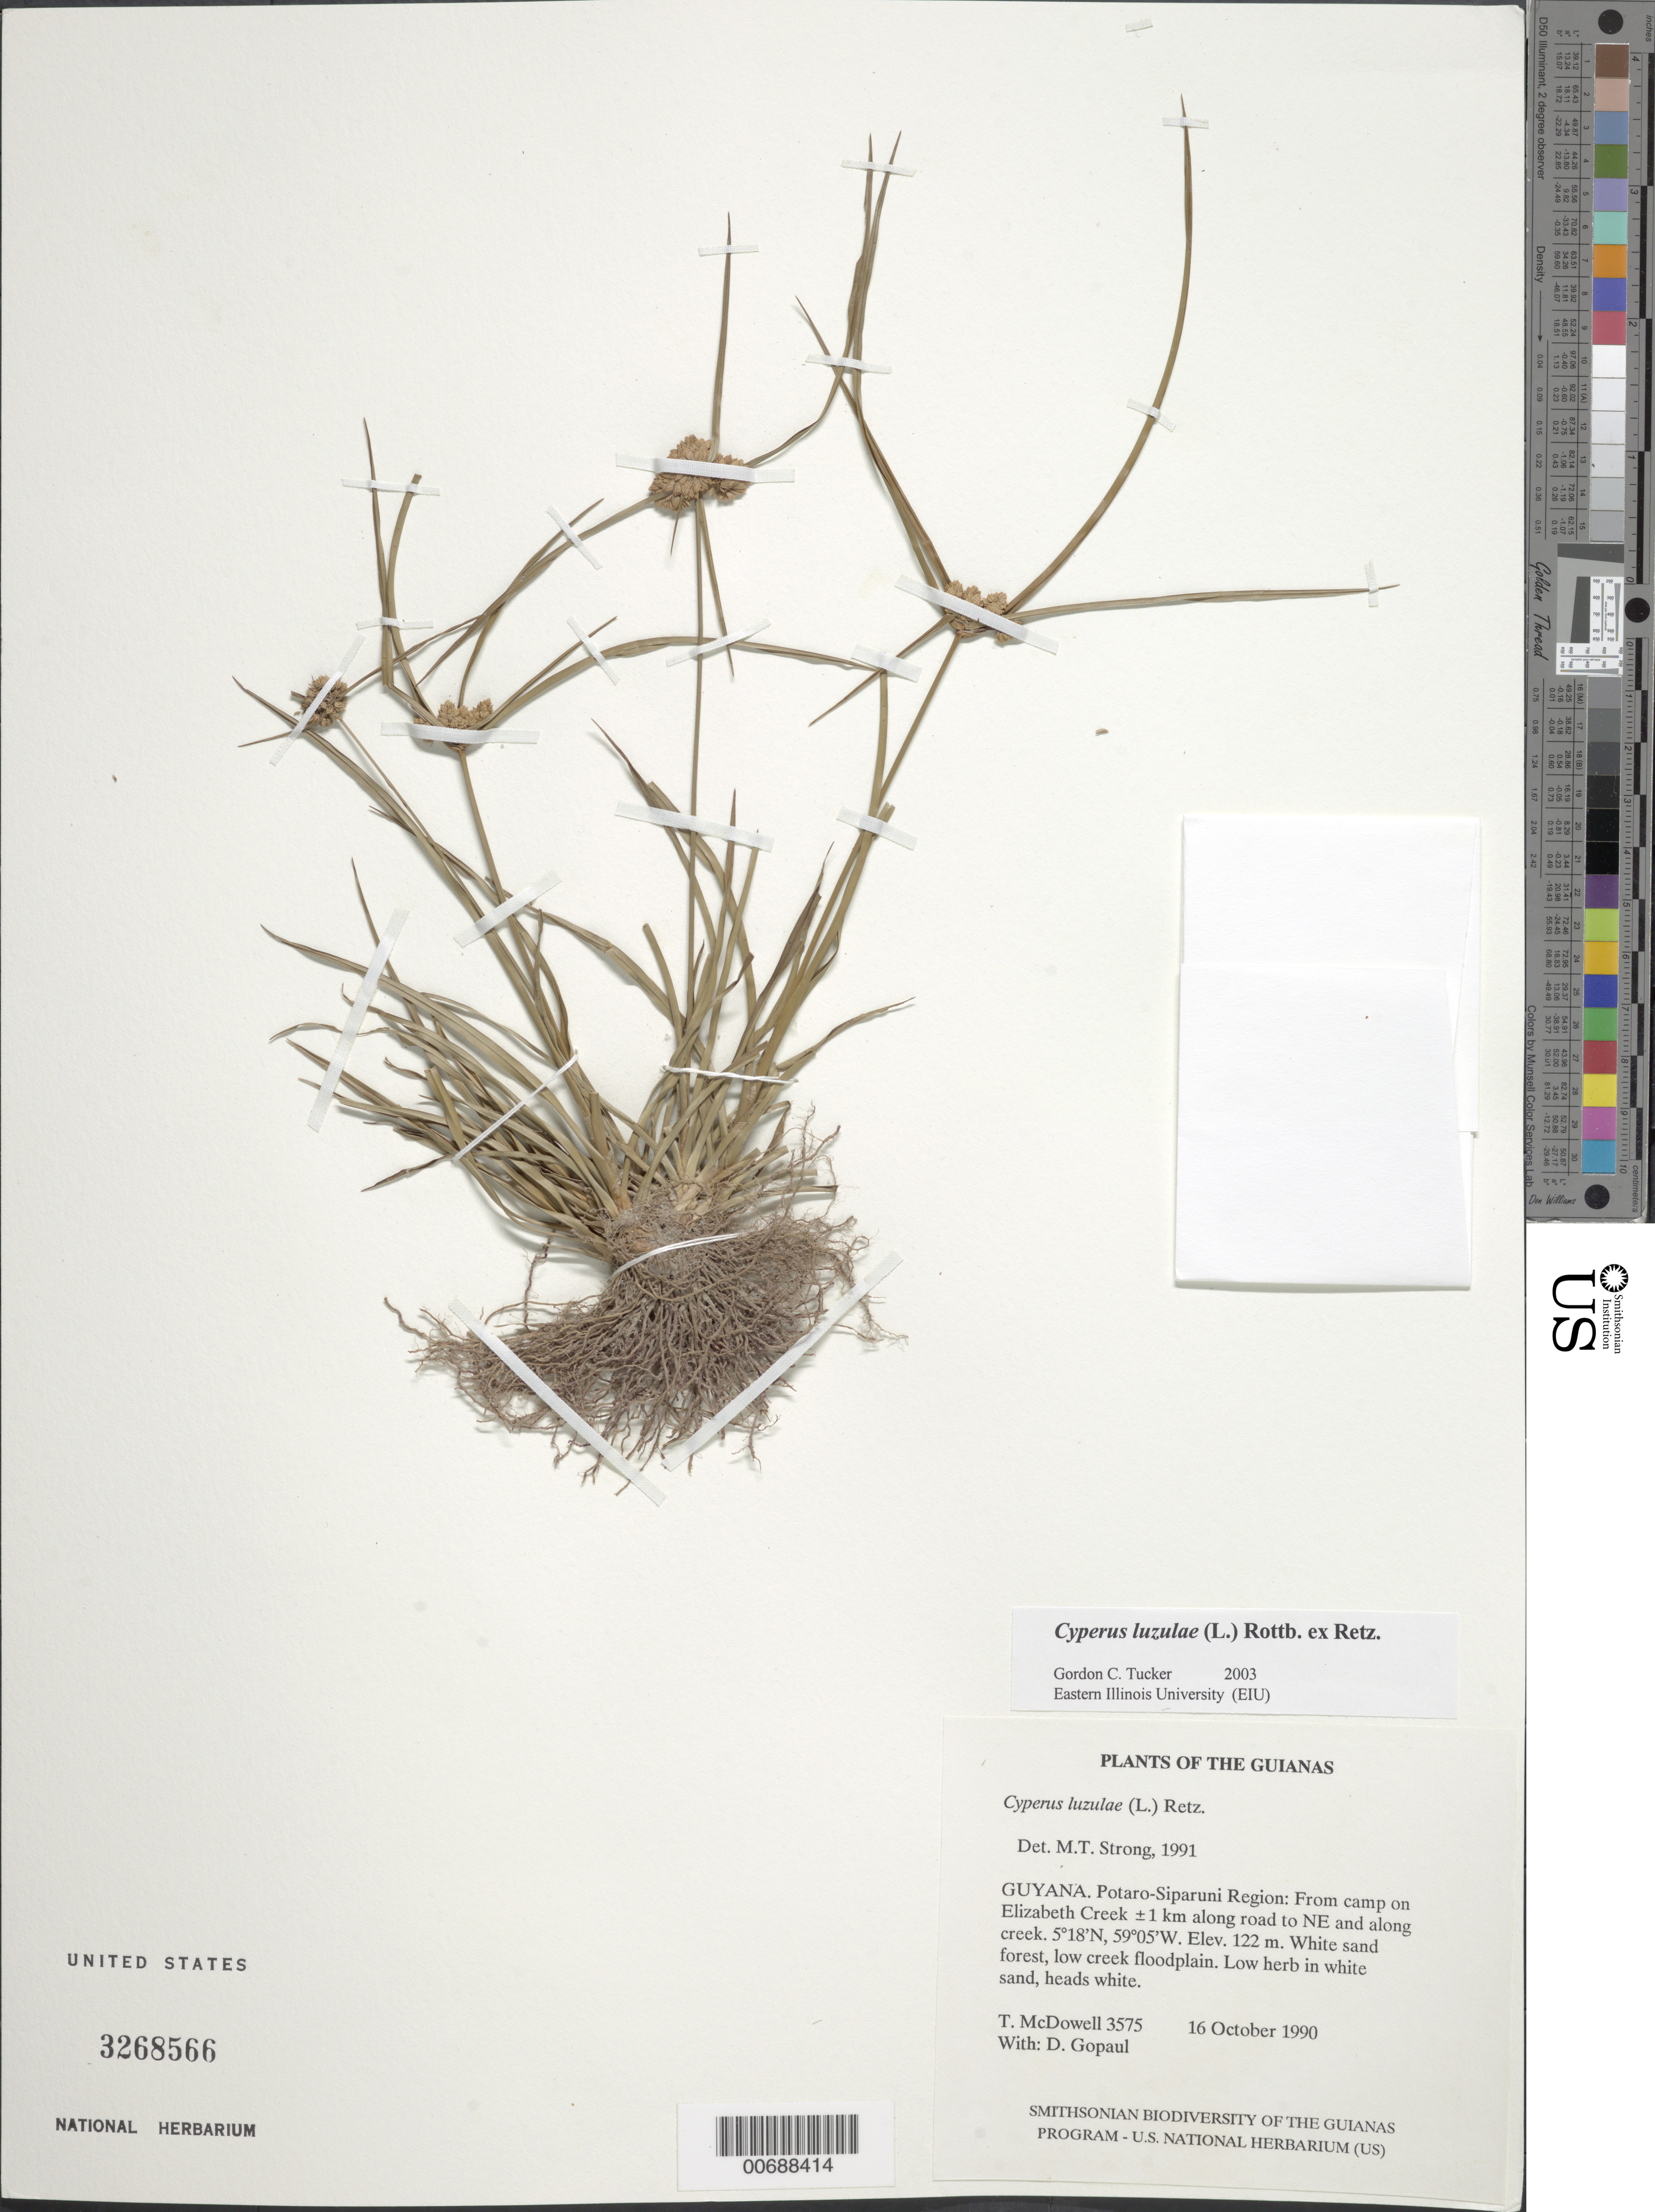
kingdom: Plantae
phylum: Tracheophyta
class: Liliopsida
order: Poales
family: Cyperaceae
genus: Cyperus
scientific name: Cyperus luzulae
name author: (L.) Rottb. ex Retz.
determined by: Tucker, G. C.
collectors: T. McDowell & D. Gopaul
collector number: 3575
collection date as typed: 16 October 1990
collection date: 1990-10-16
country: Guyana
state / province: Potaro-Siparuni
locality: From camp on Elizabeth Creek ±1 km along road to NE and along creek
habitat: White sand forest, low creek floodplain and along road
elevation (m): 122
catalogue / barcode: US 3268566